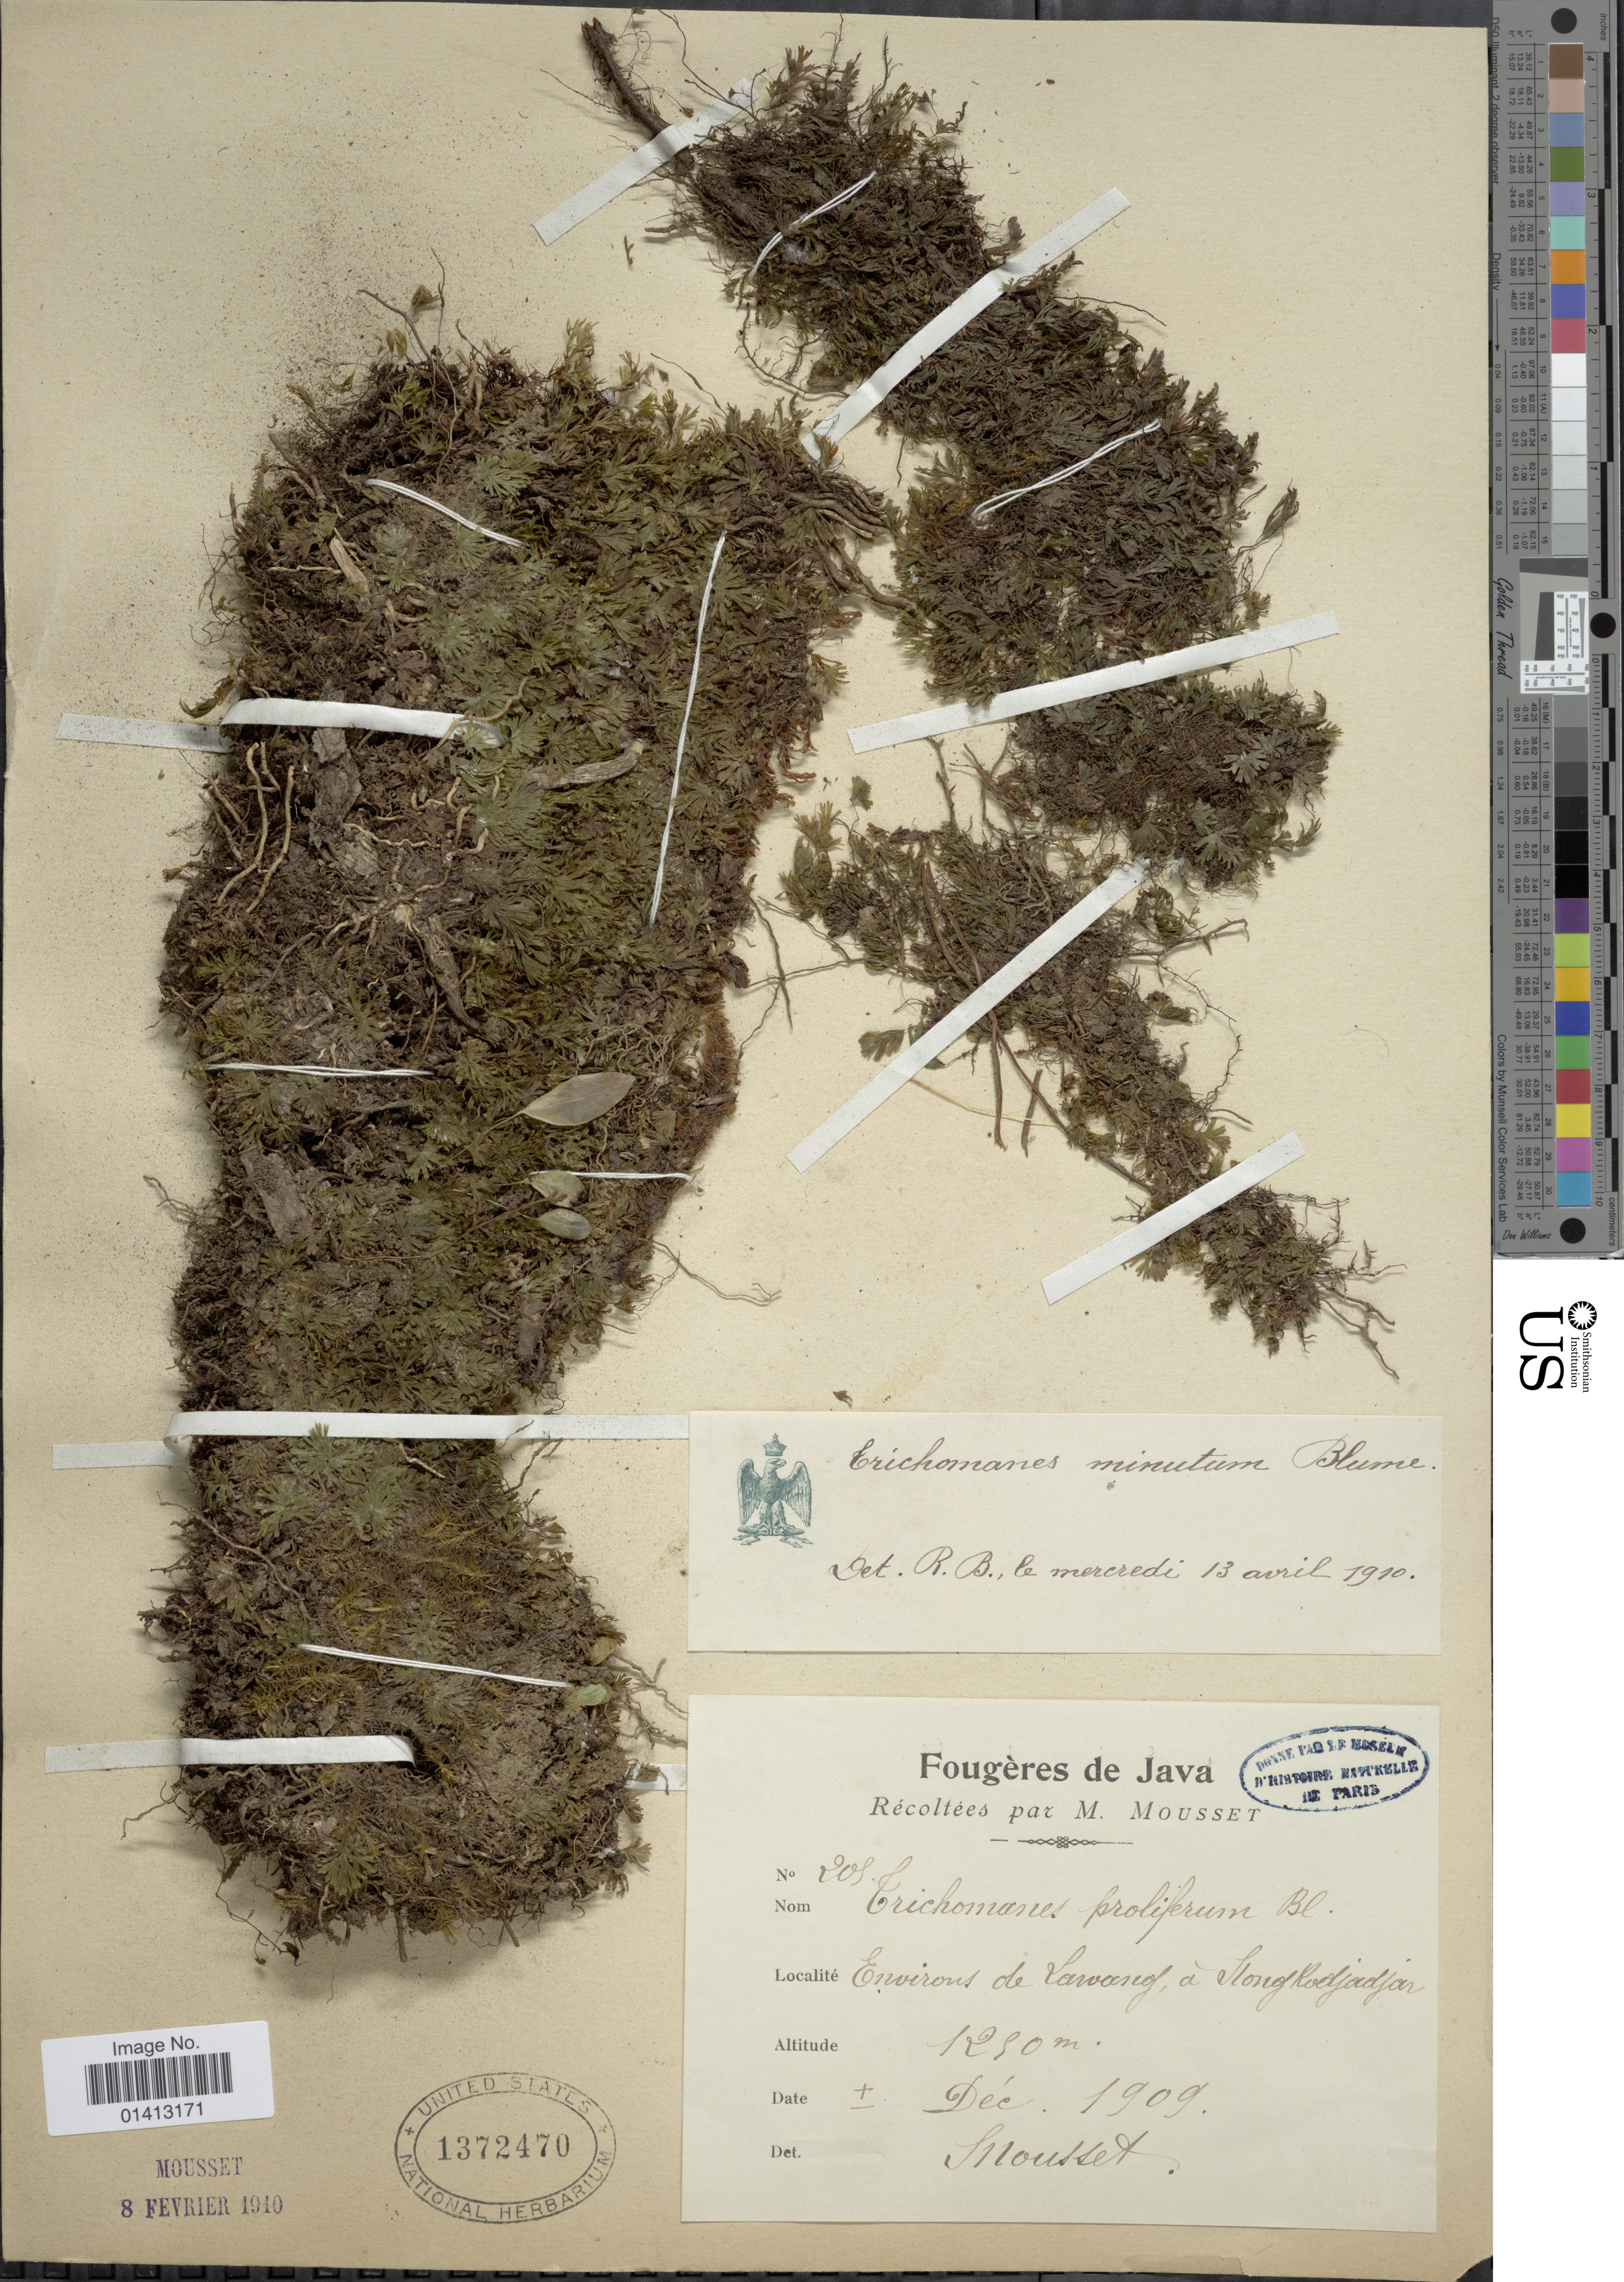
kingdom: Plantae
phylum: Tracheophyta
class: Polypodiopsida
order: Hymenophyllales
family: Hymenophyllaceae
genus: Crepidomanes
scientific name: Crepidomanes minutum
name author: (Blume) K. Iwats.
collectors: Mousset, --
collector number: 209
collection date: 1909-12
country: Indonesia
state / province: Java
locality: Environs de Lawang, a Nong Kodjadjar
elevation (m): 1290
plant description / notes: Corrected "NongRodjadjan" to Nong Kodjadjar.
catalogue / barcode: US 1372470